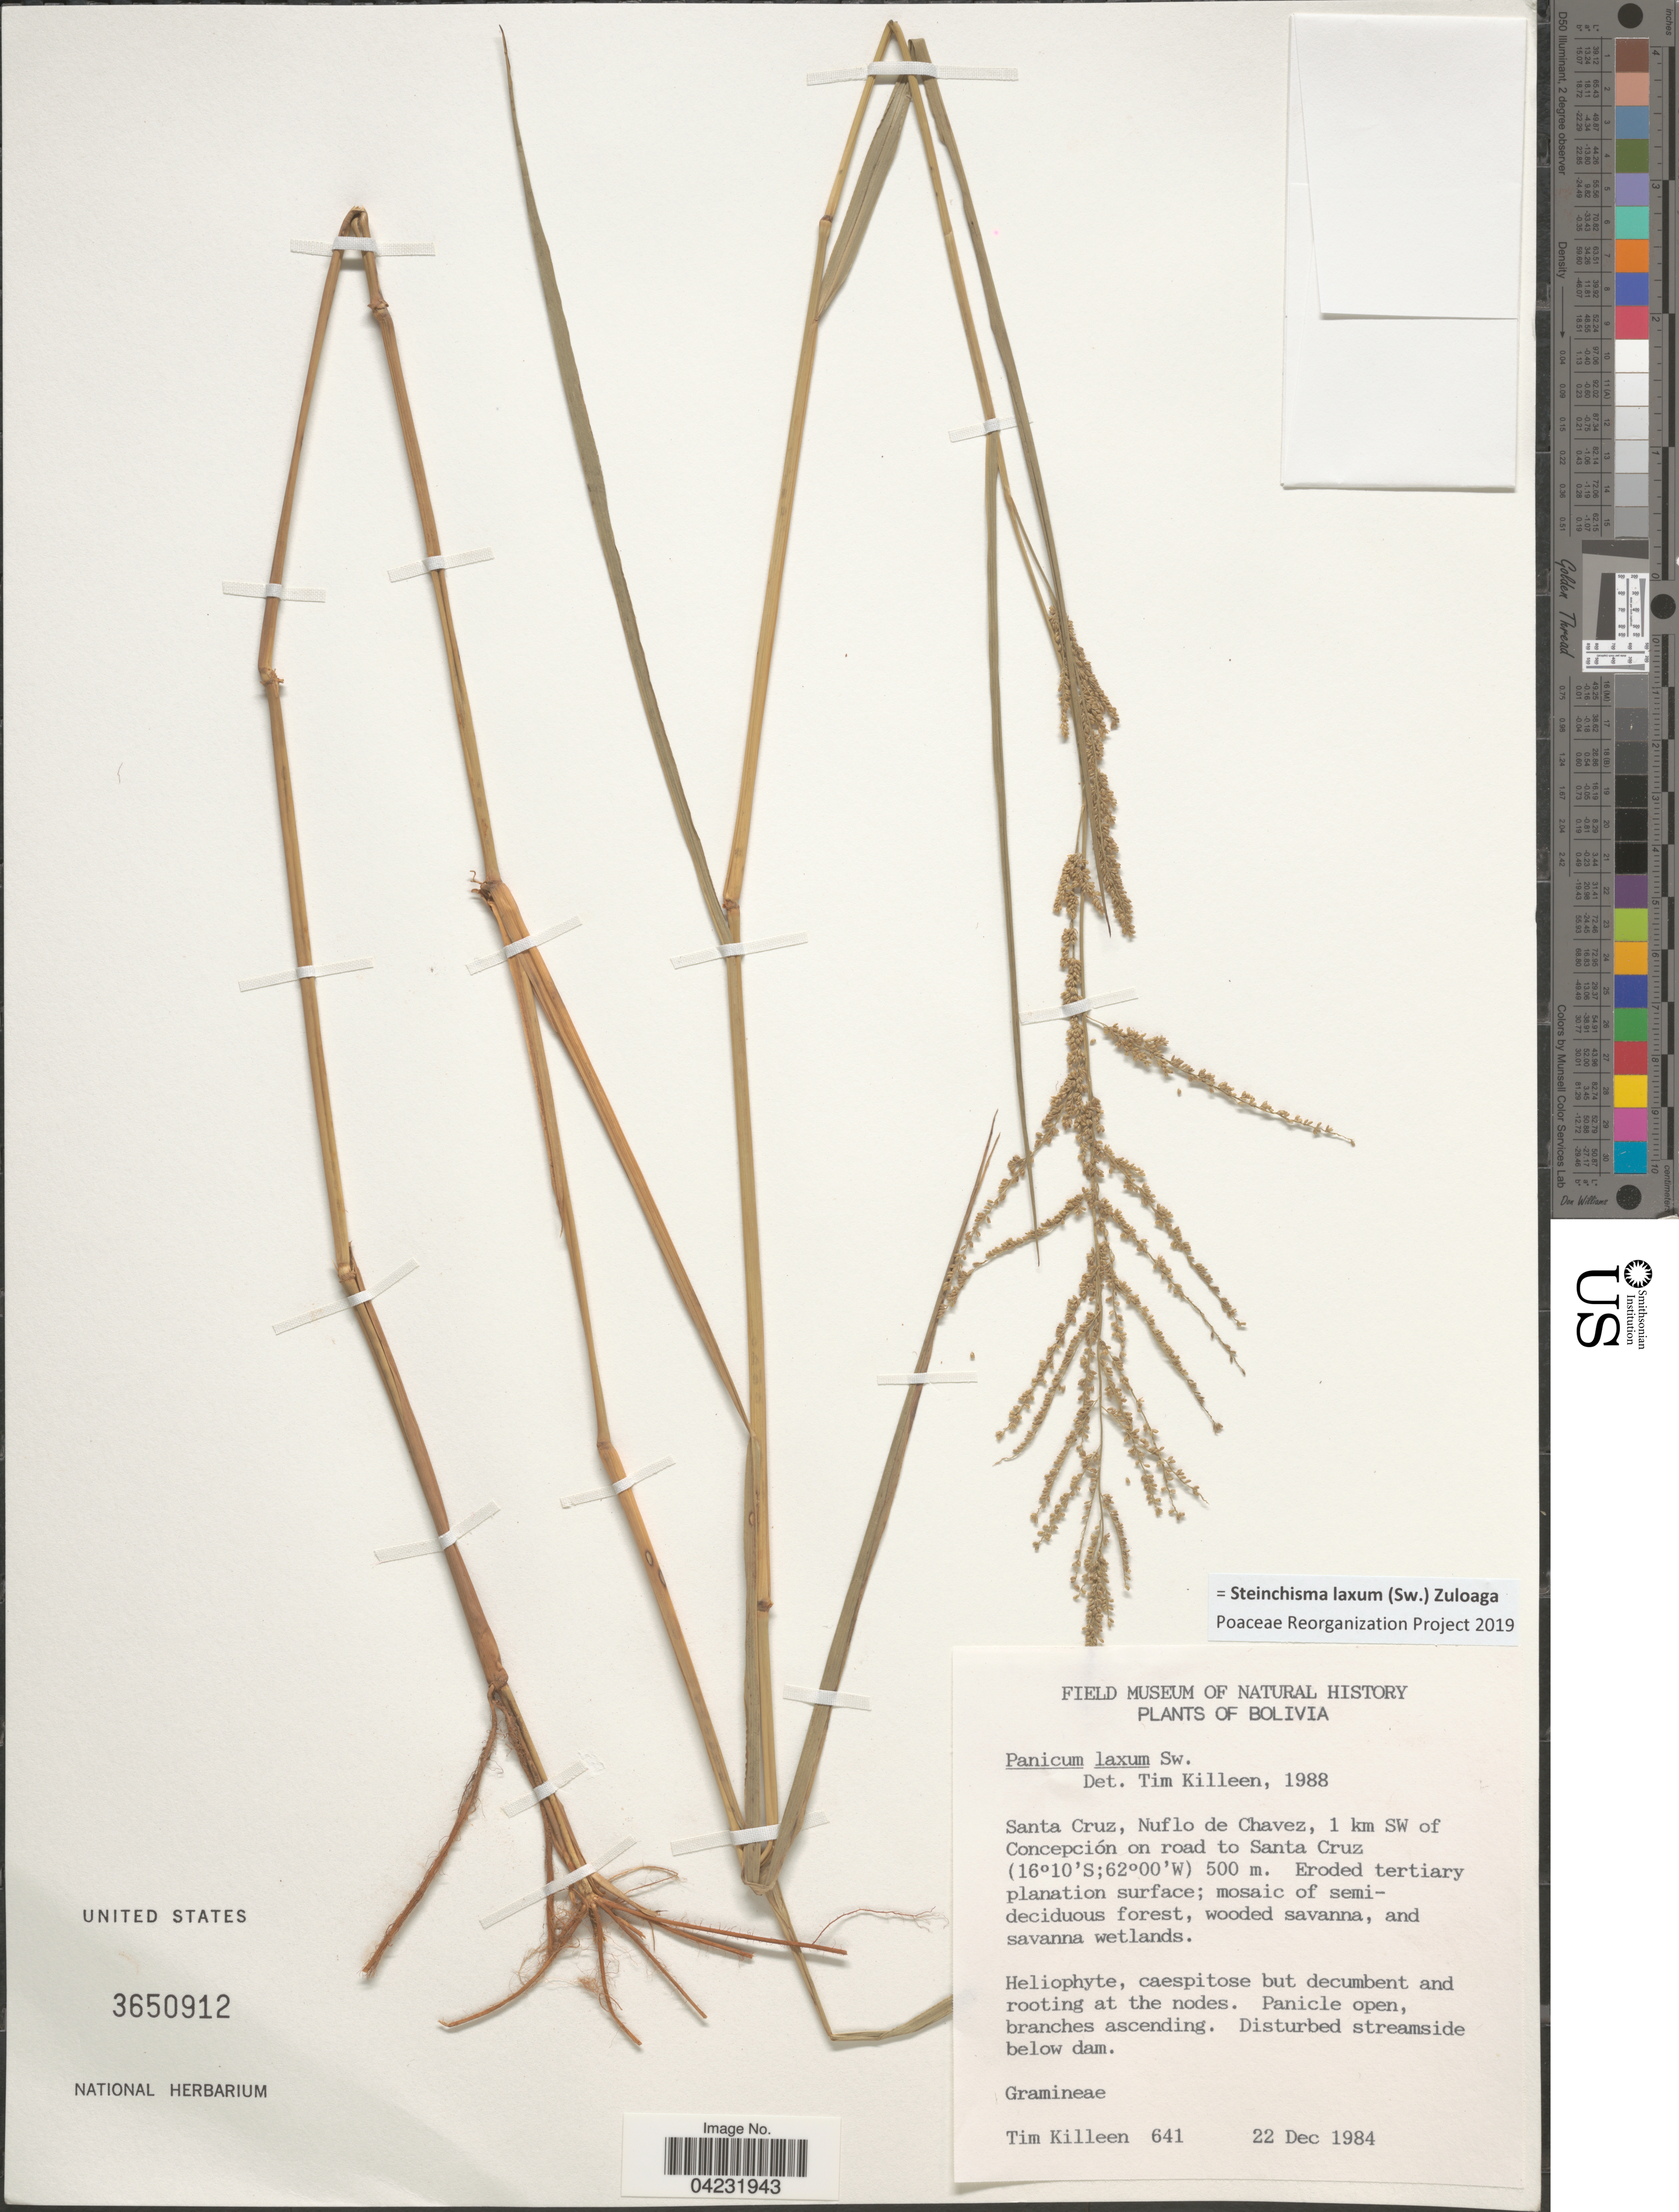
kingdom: Plantae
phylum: Tracheophyta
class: Liliopsida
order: Poales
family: Poaceae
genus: Steinchisma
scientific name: Steinchisma laxum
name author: (Sw.) Zuloaga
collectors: T. J. Killeen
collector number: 641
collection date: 1984-12-22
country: Bolivia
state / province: Santa Cruz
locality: Nuflo de Chavez, 1 km SW of Concepción on road to Santa Cruz.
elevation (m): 500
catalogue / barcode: US 3650912